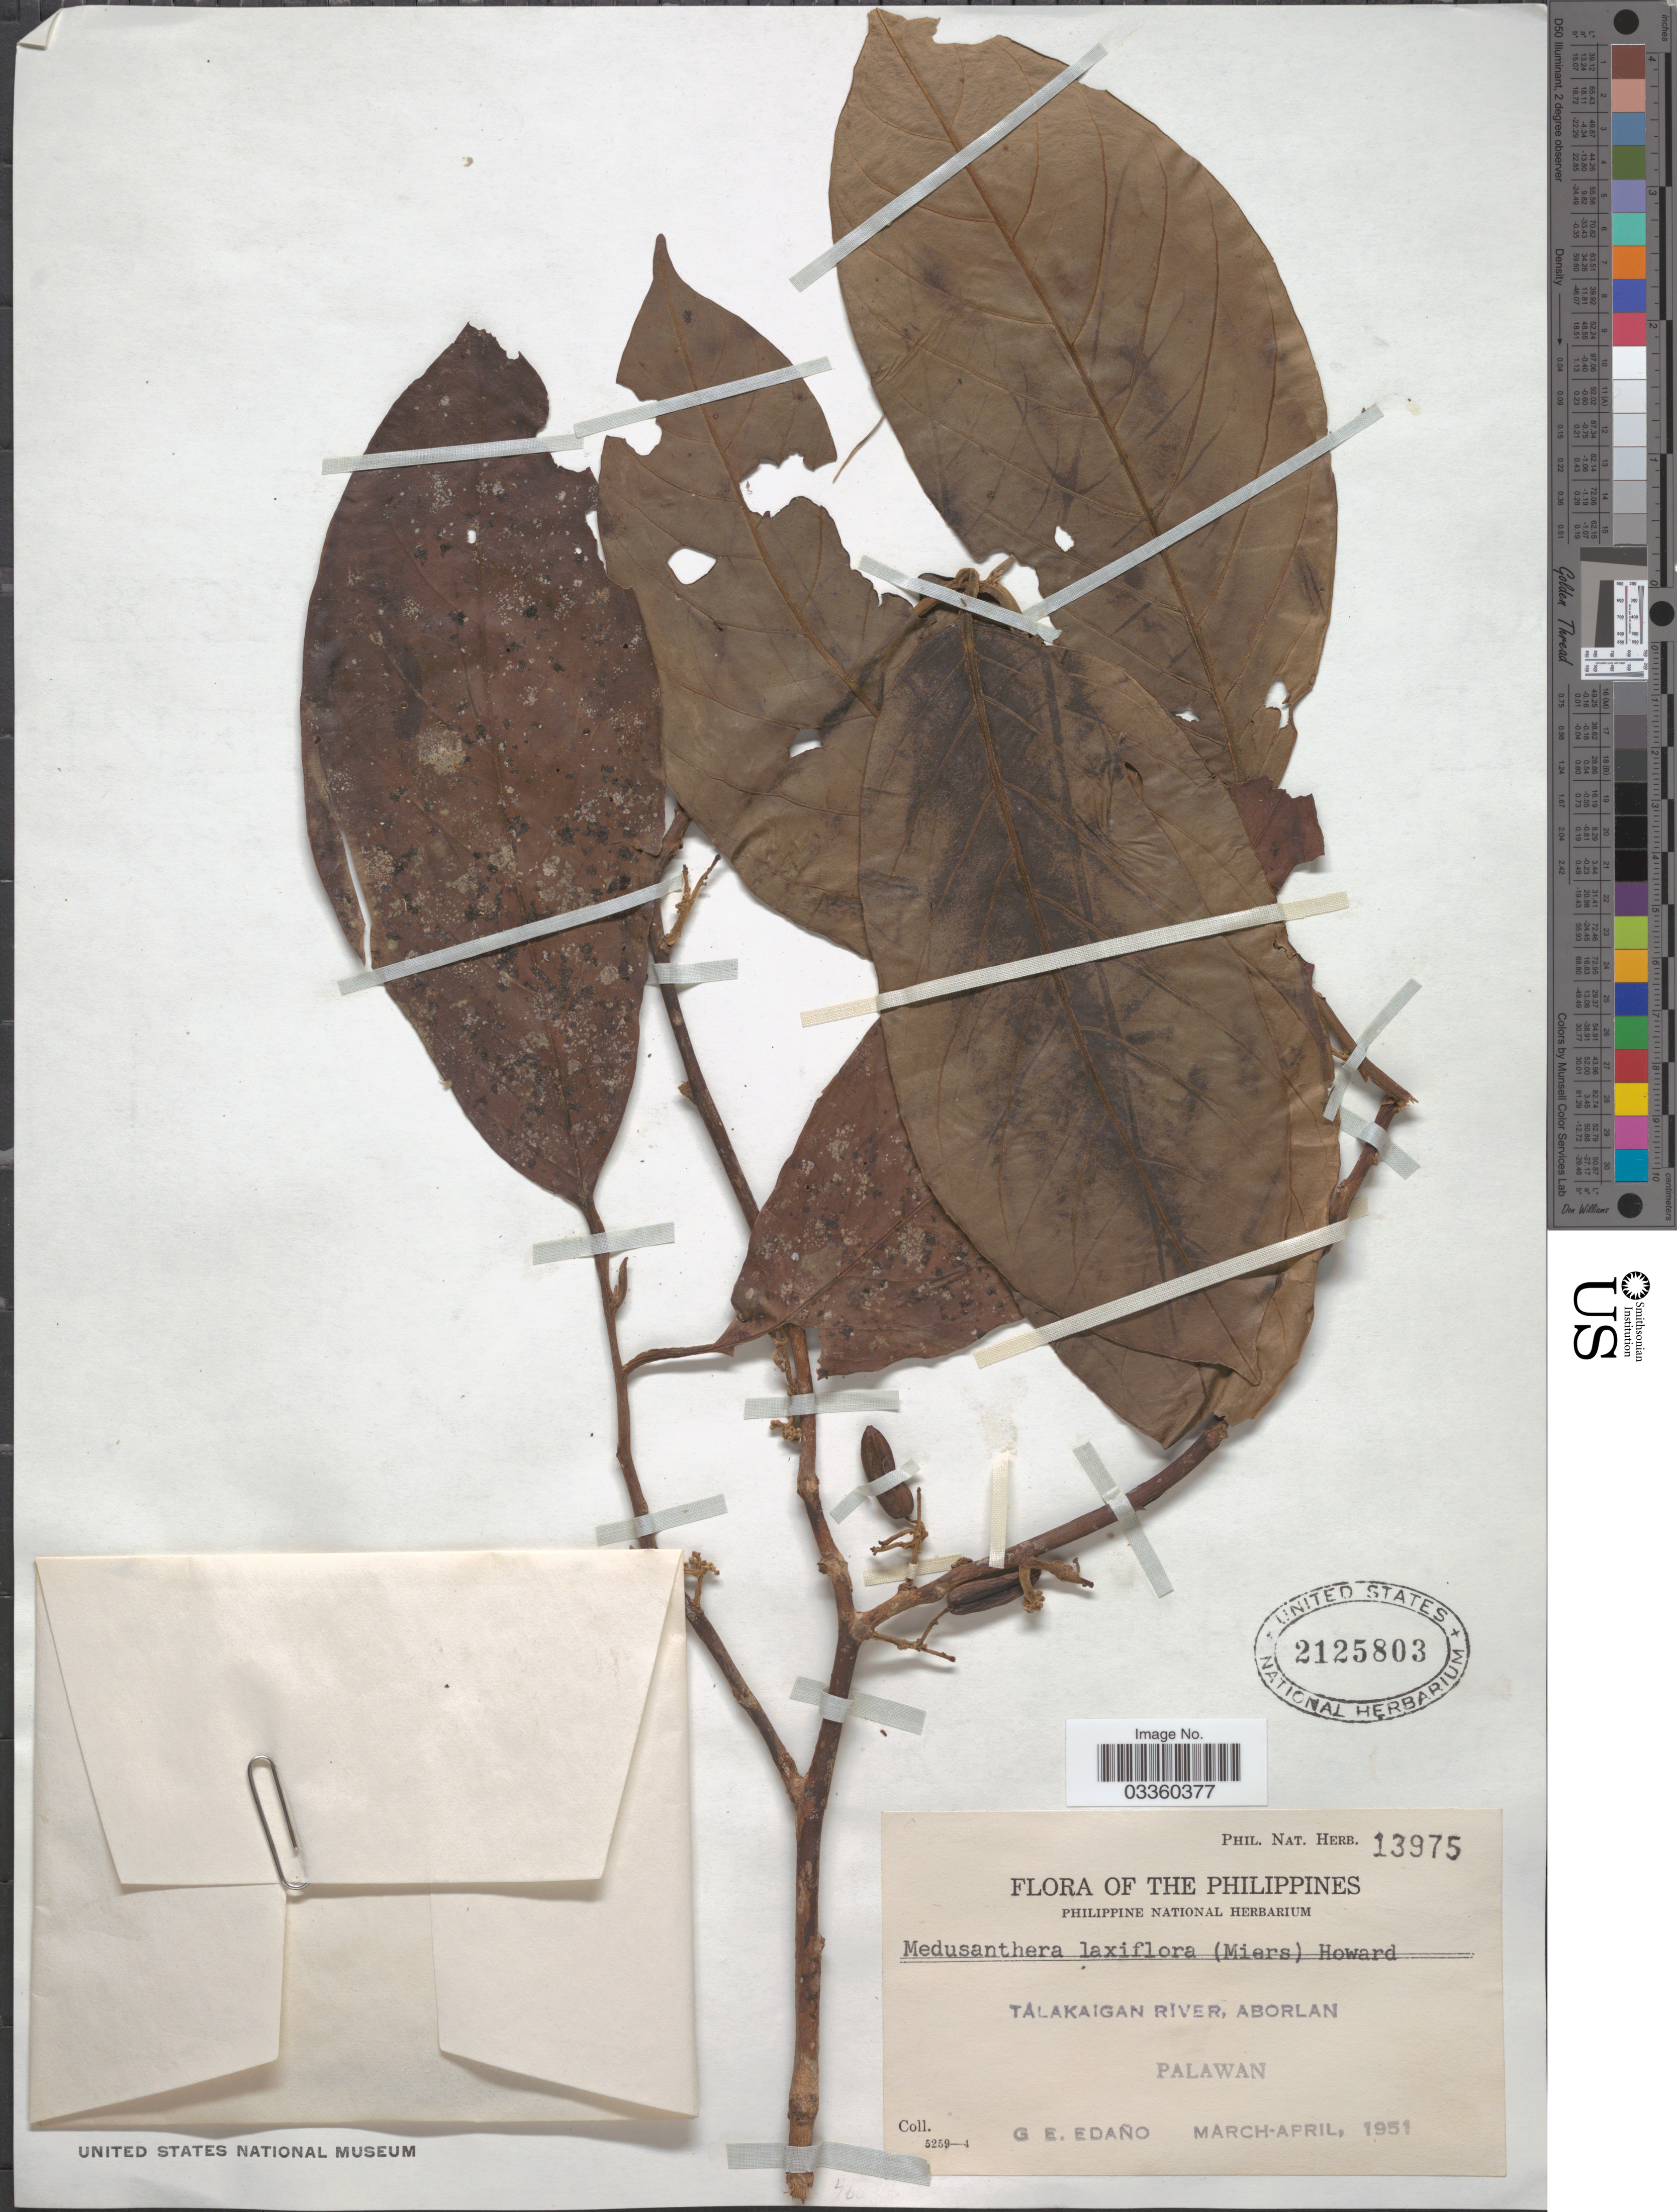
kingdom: Plantae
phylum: Tracheophyta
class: Magnoliopsida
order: Cardiopteridales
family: Stemonuraceae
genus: Medusanthera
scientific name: Medusanthera laxiflora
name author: (Miers) R.A. Howard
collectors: G. E. Edaño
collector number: Phil. Nat. Herb. 13975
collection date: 1951-03/1951-04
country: Philippines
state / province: Mimaropa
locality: Talakaigan River, Aborlan. Palawan.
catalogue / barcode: US 2125803